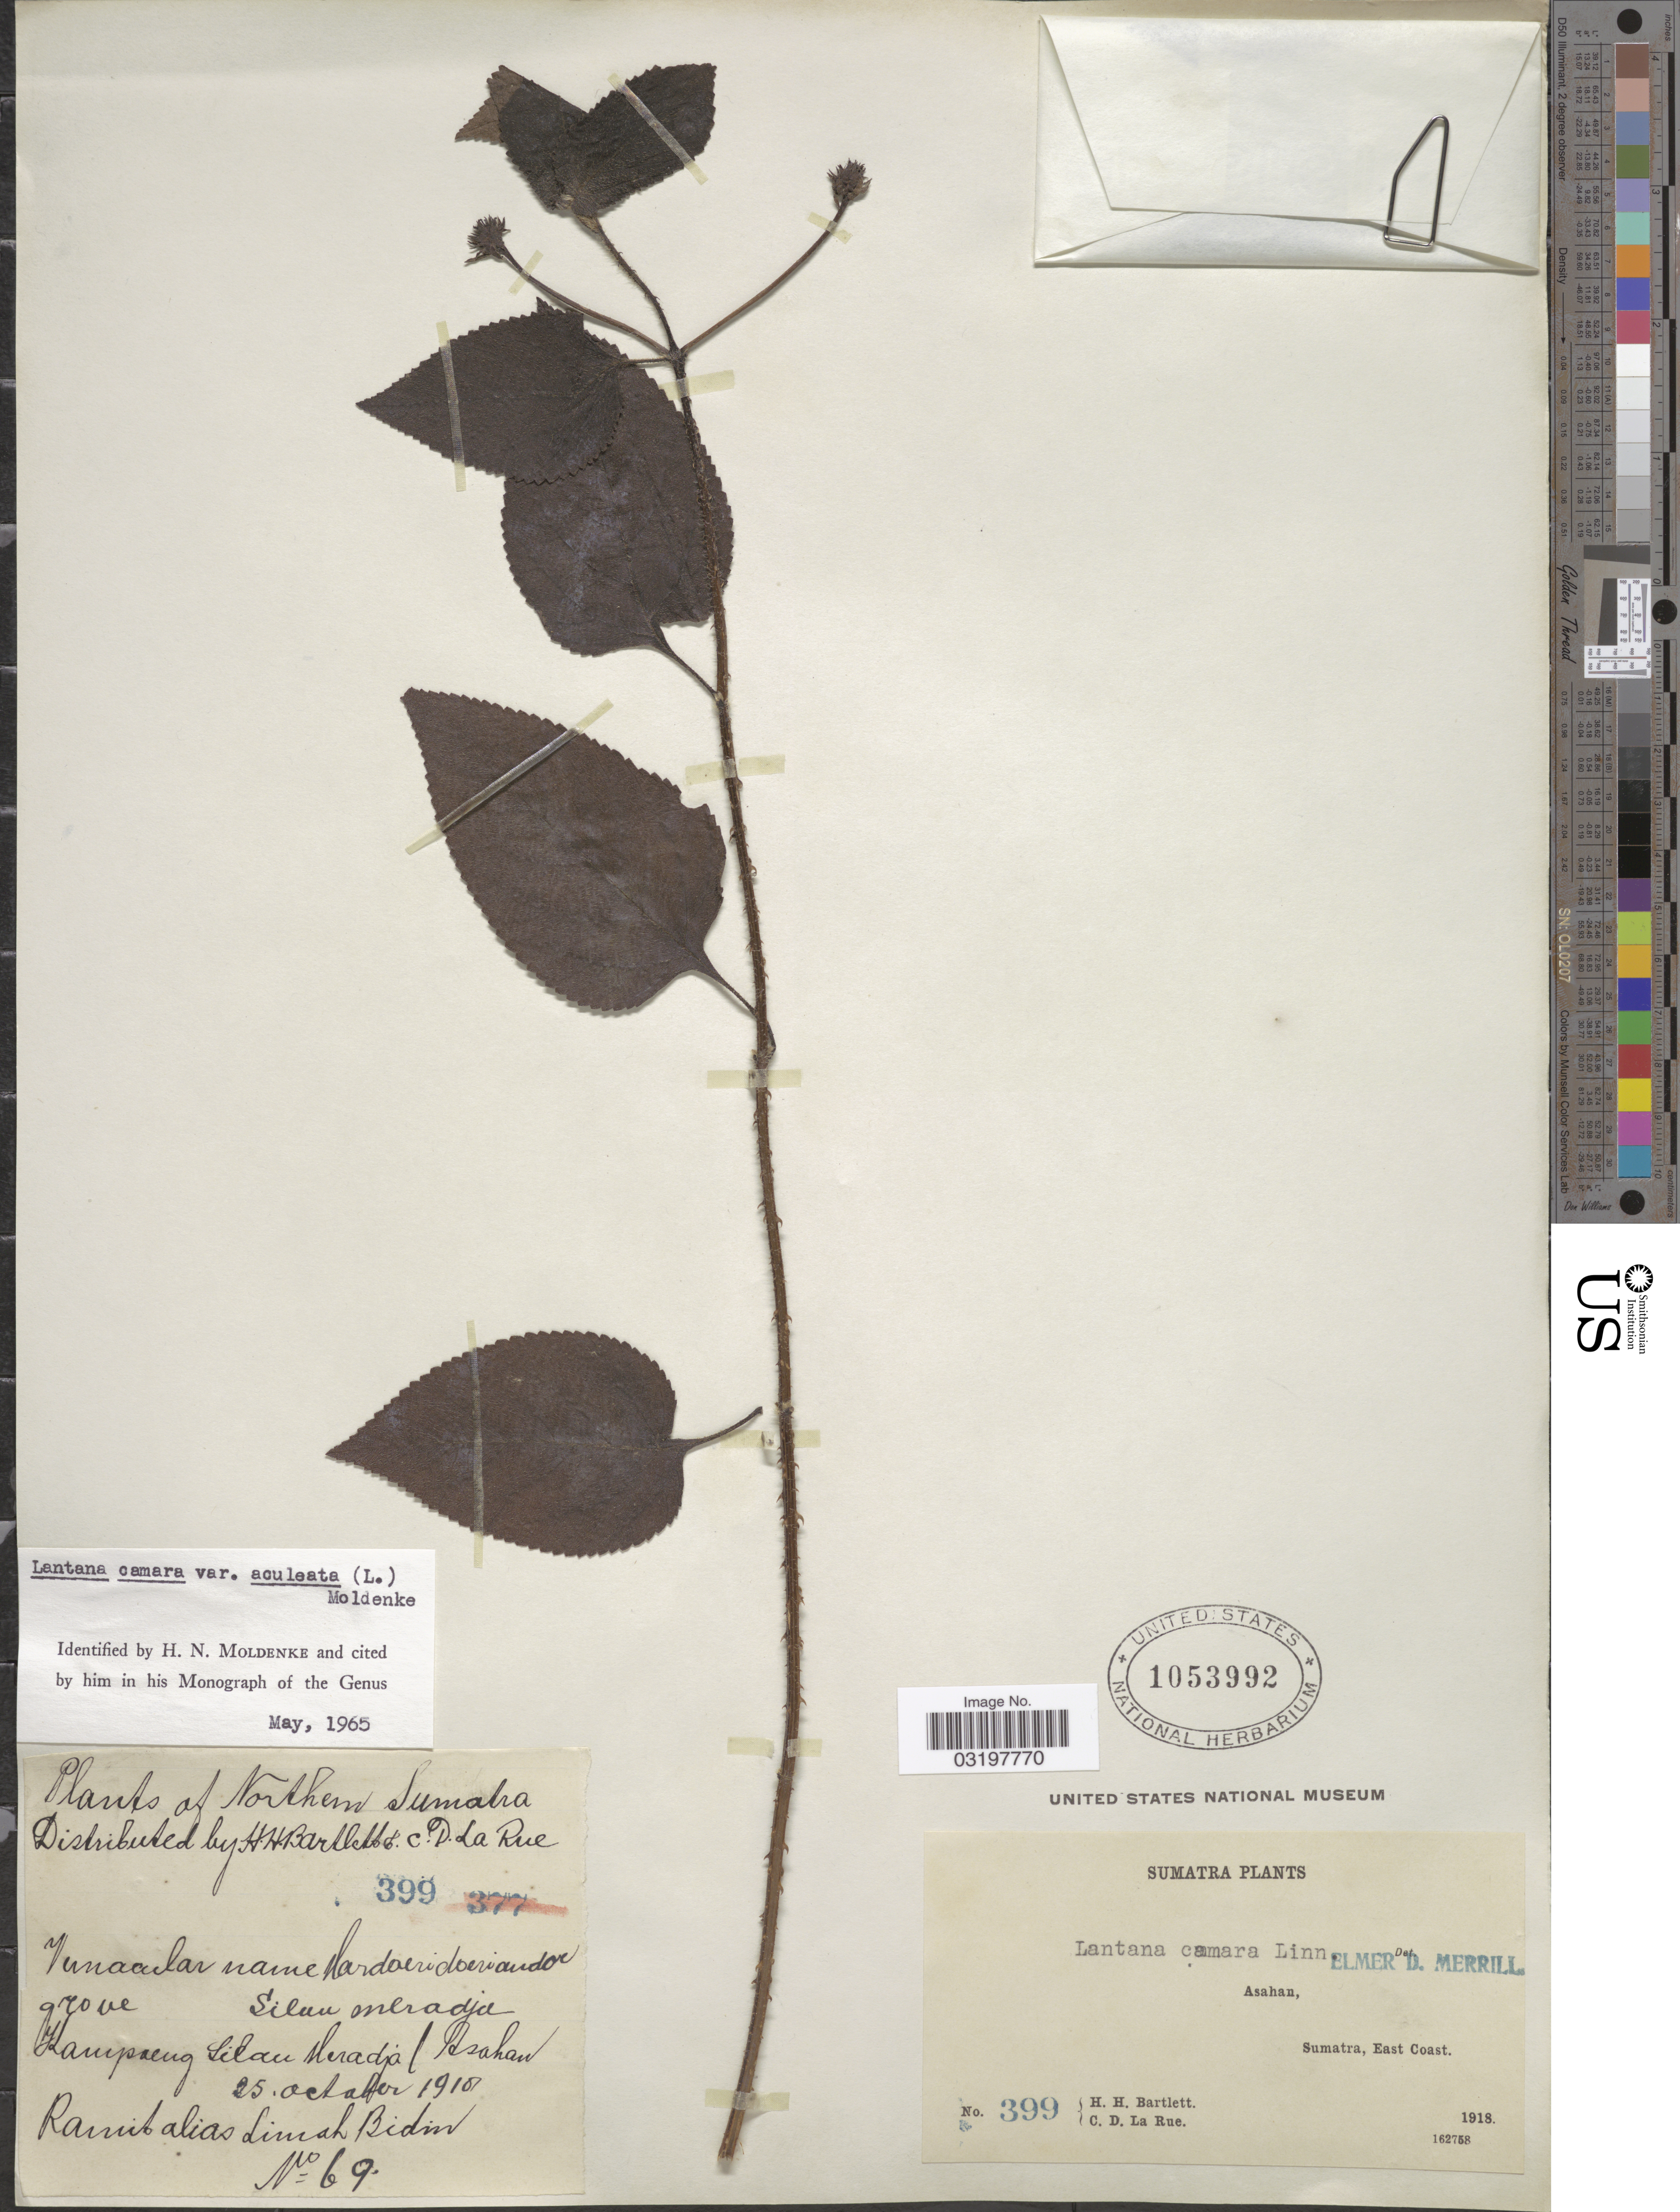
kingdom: Plantae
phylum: Tracheophyta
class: Magnoliopsida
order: Lamiales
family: Verbenaceae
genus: Lantana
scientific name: Lantana camara var. aculeata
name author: (L.) Moldenke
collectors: H. H. Bartlett & C. La Rue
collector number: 399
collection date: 1918-10-25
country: Indonesia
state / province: Sumatra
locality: Northern Sumatra. Asahan. East Coast.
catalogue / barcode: US 1053992